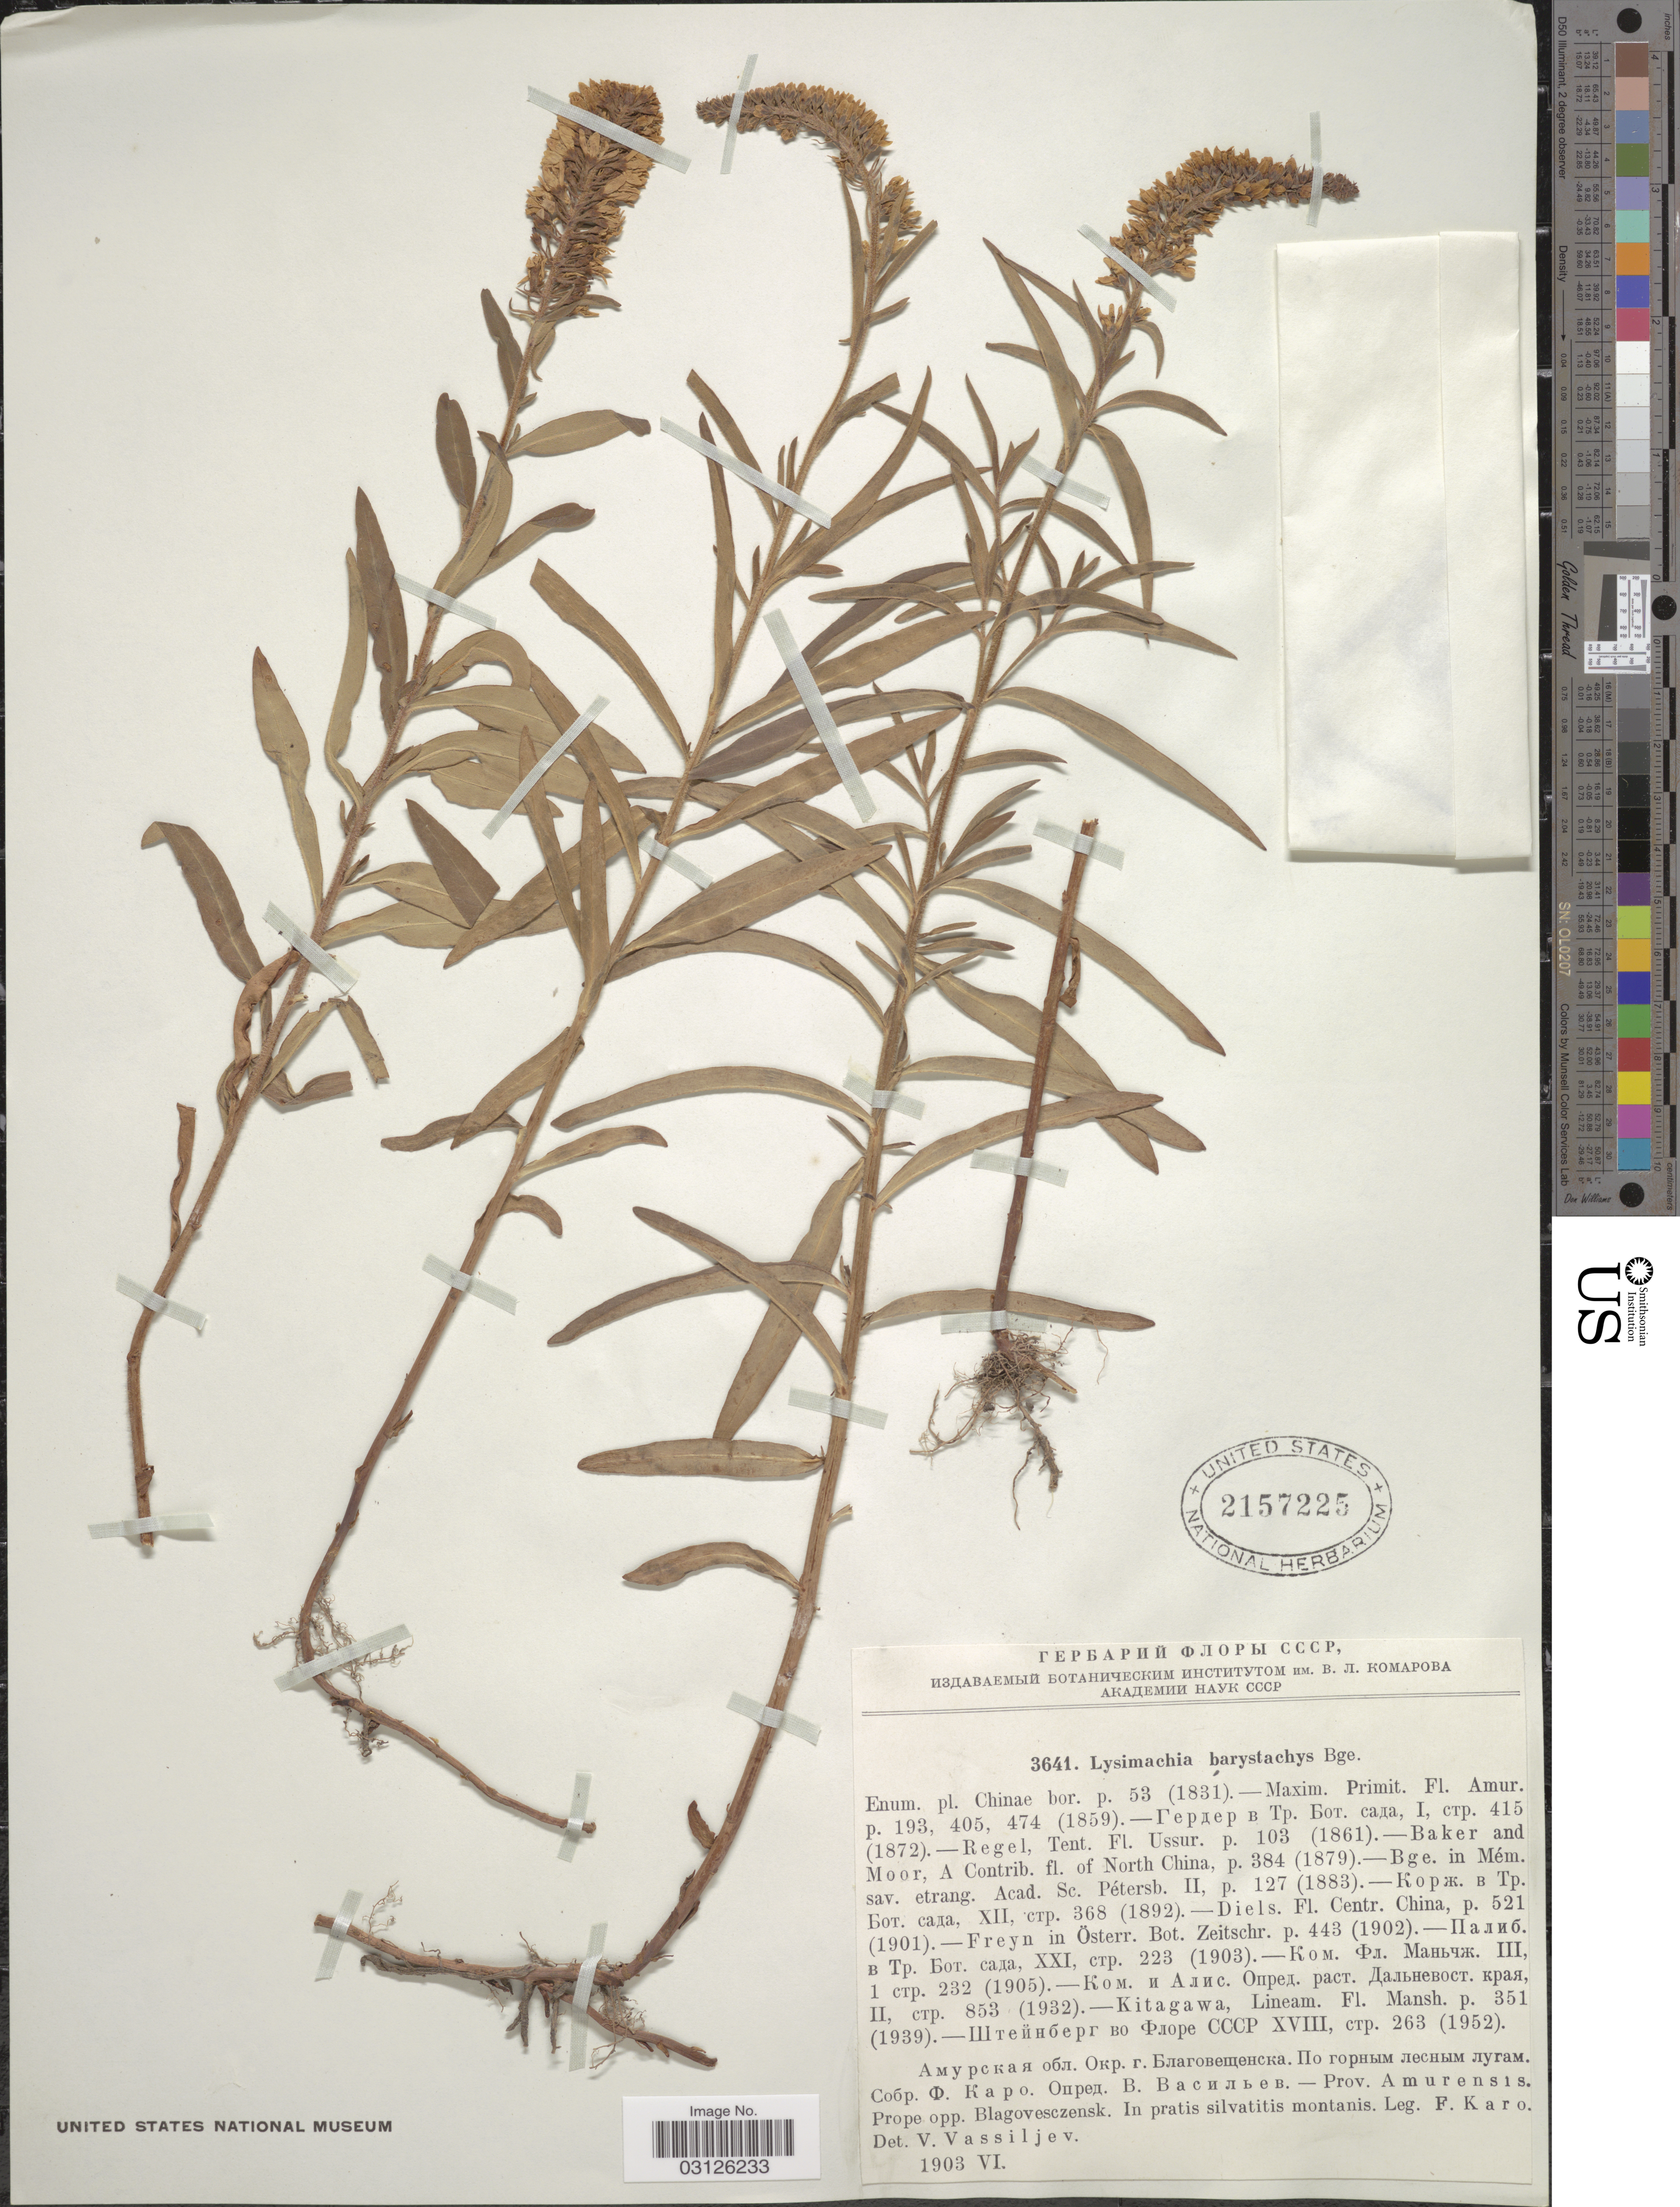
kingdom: Plantae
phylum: Tracheophyta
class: Magnoliopsida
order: Ericales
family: Primulaceae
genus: Lysimachia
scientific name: Lysimachia barystachys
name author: Bunge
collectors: F. Karo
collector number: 3641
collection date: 1903-06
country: Russian Federation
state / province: Amur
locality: Prov. Amurensis. Prope opp. Blagovesczensk. In pratis silvatitis montanis.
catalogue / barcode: US 2157225